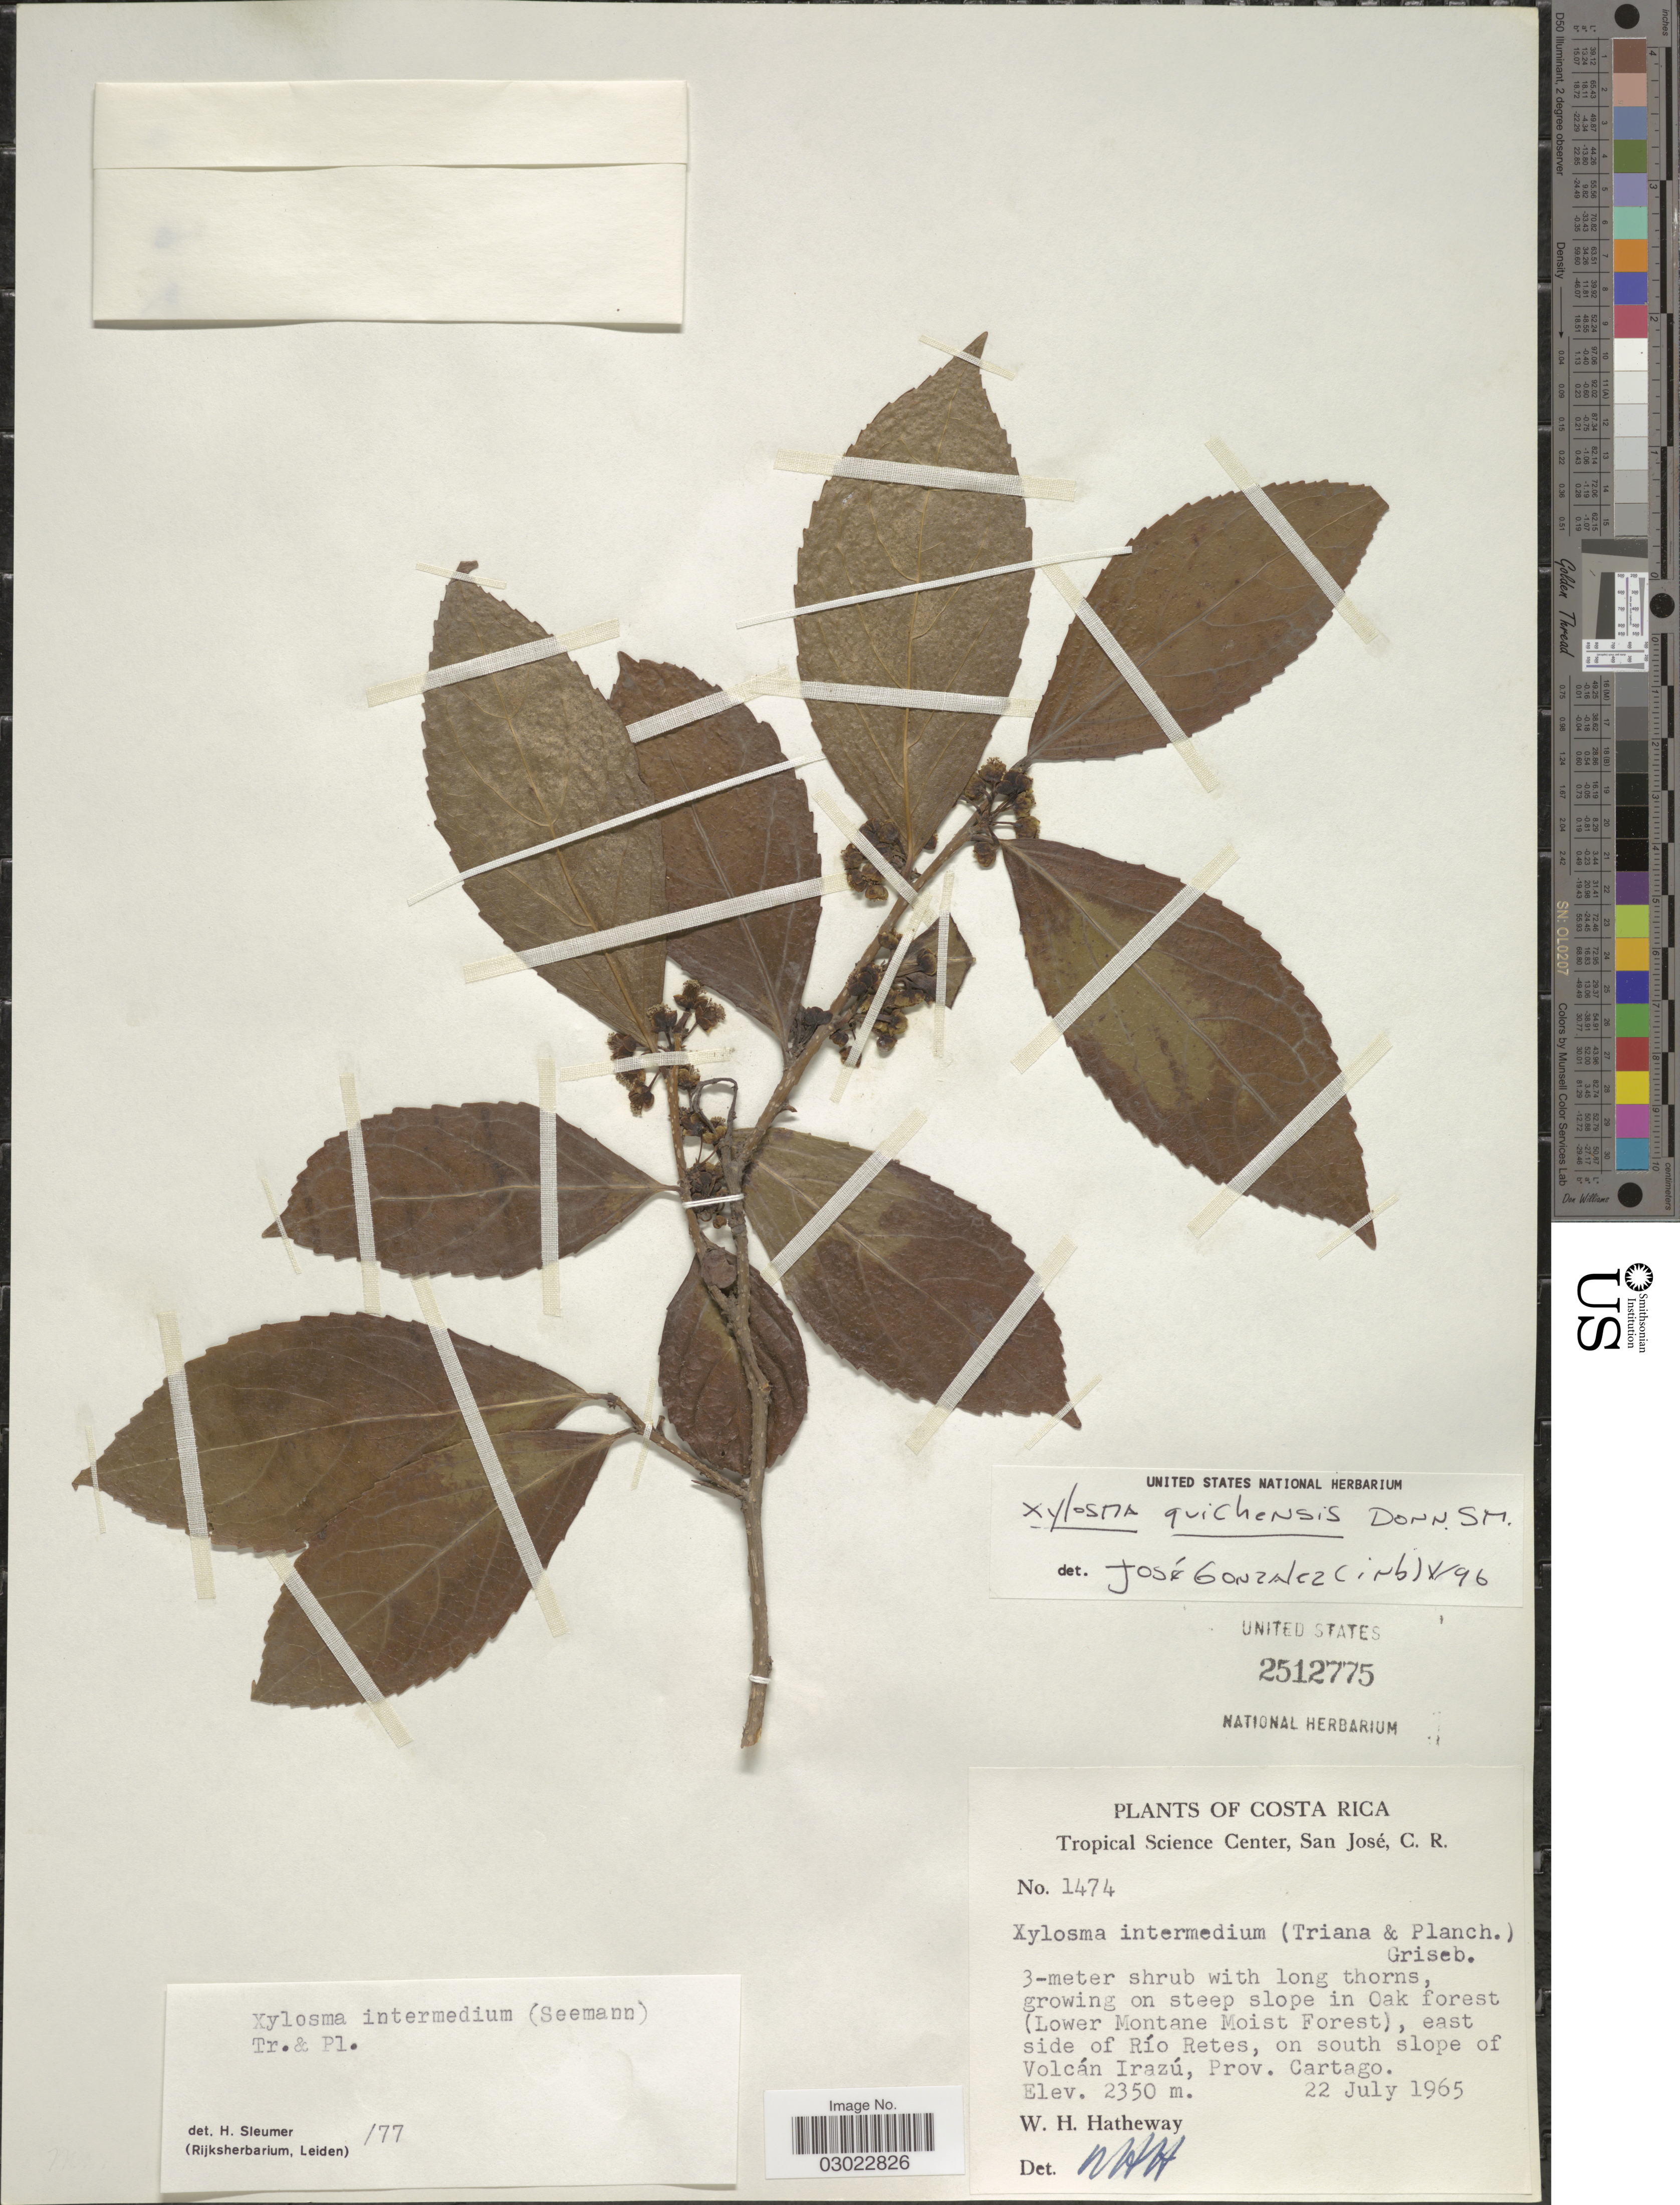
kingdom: Plantae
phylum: Tracheophyta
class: Magnoliopsida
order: Malpighiales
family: Salicaceae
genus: Xylosma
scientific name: Xylosma quichensis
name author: Donn. Sm.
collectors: W. H. Hatheway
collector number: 1474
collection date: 1965-07-22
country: Costa Rica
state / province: Cartago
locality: On steep slope in Oak forest (Lower Montane Moist Forest), east side of Río Retes, on south slope of Volcán Irazú.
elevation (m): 2350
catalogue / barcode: US 2512775